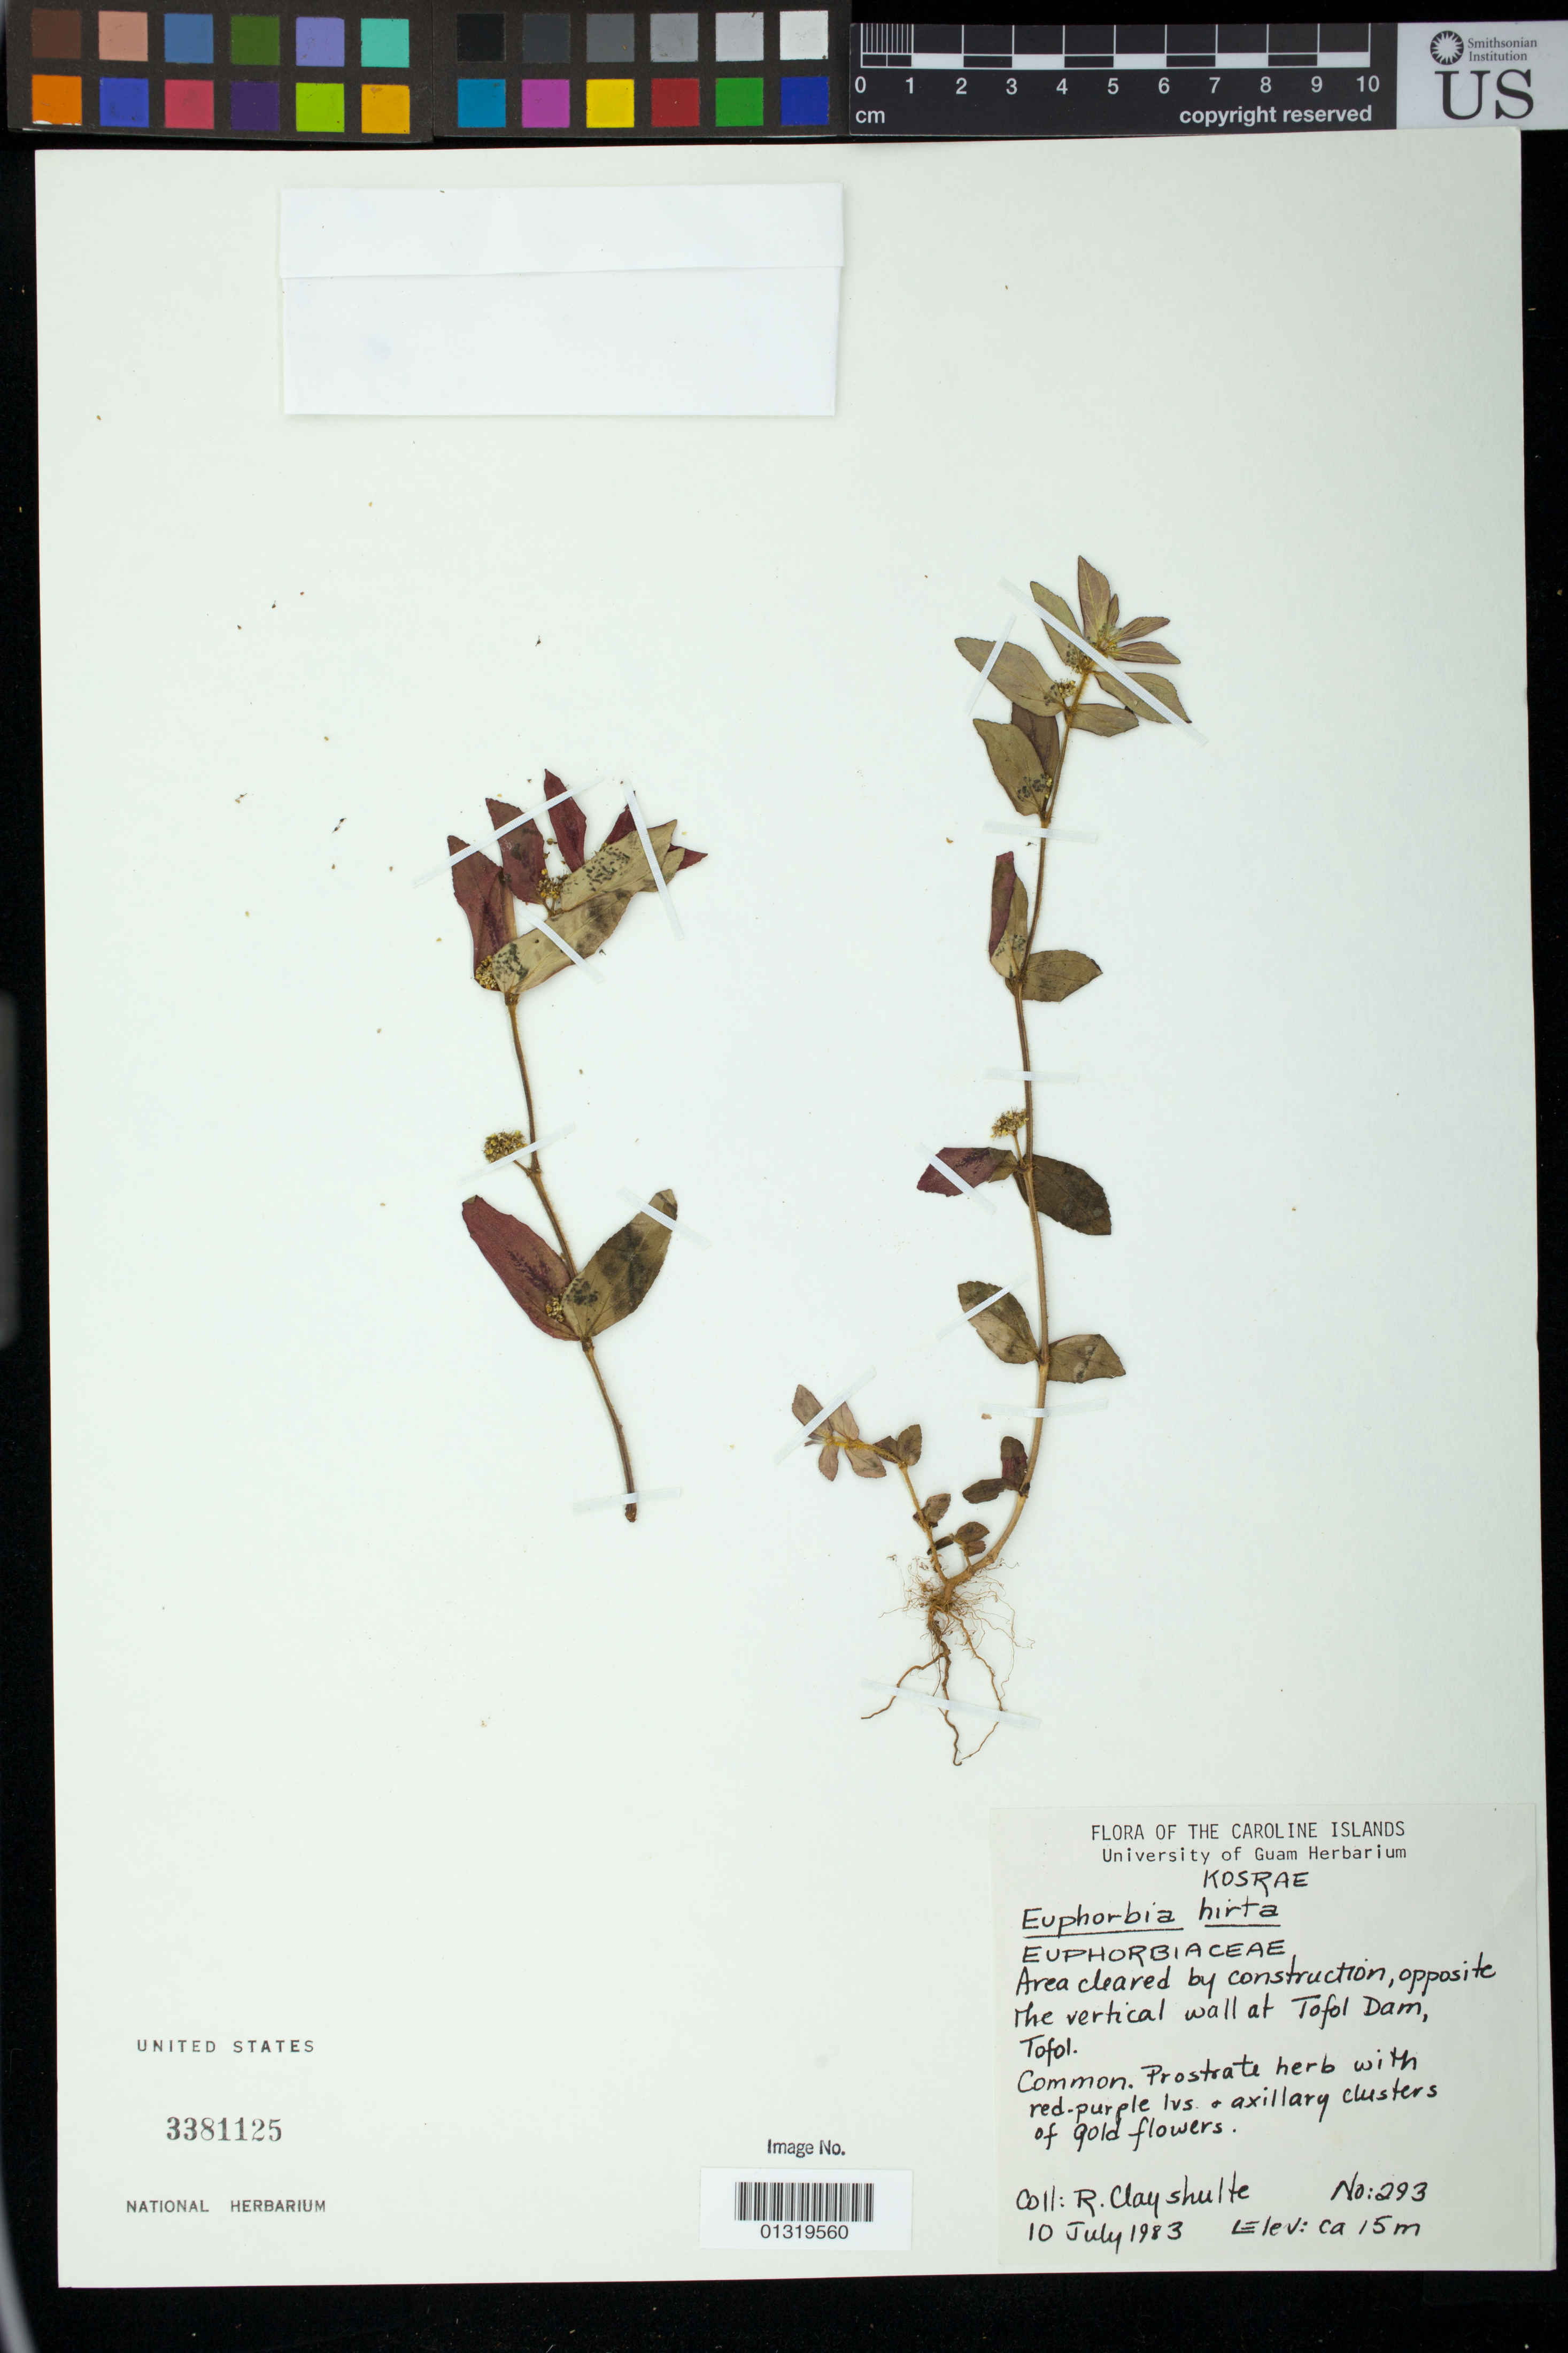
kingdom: Plantae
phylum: Tracheophyta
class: Magnoliopsida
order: Malpighiales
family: Euphorbiaceae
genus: Euphorbia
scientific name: Euphorbia hirta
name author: L.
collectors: R. Clayshulte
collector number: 293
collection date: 1983-07-10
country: Micronesia, Federated States of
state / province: Kosrae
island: Kosrae [Kusaie]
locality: opposite the vertical wall at Tofol Dam, Tofol.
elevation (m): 5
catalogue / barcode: US 3381125